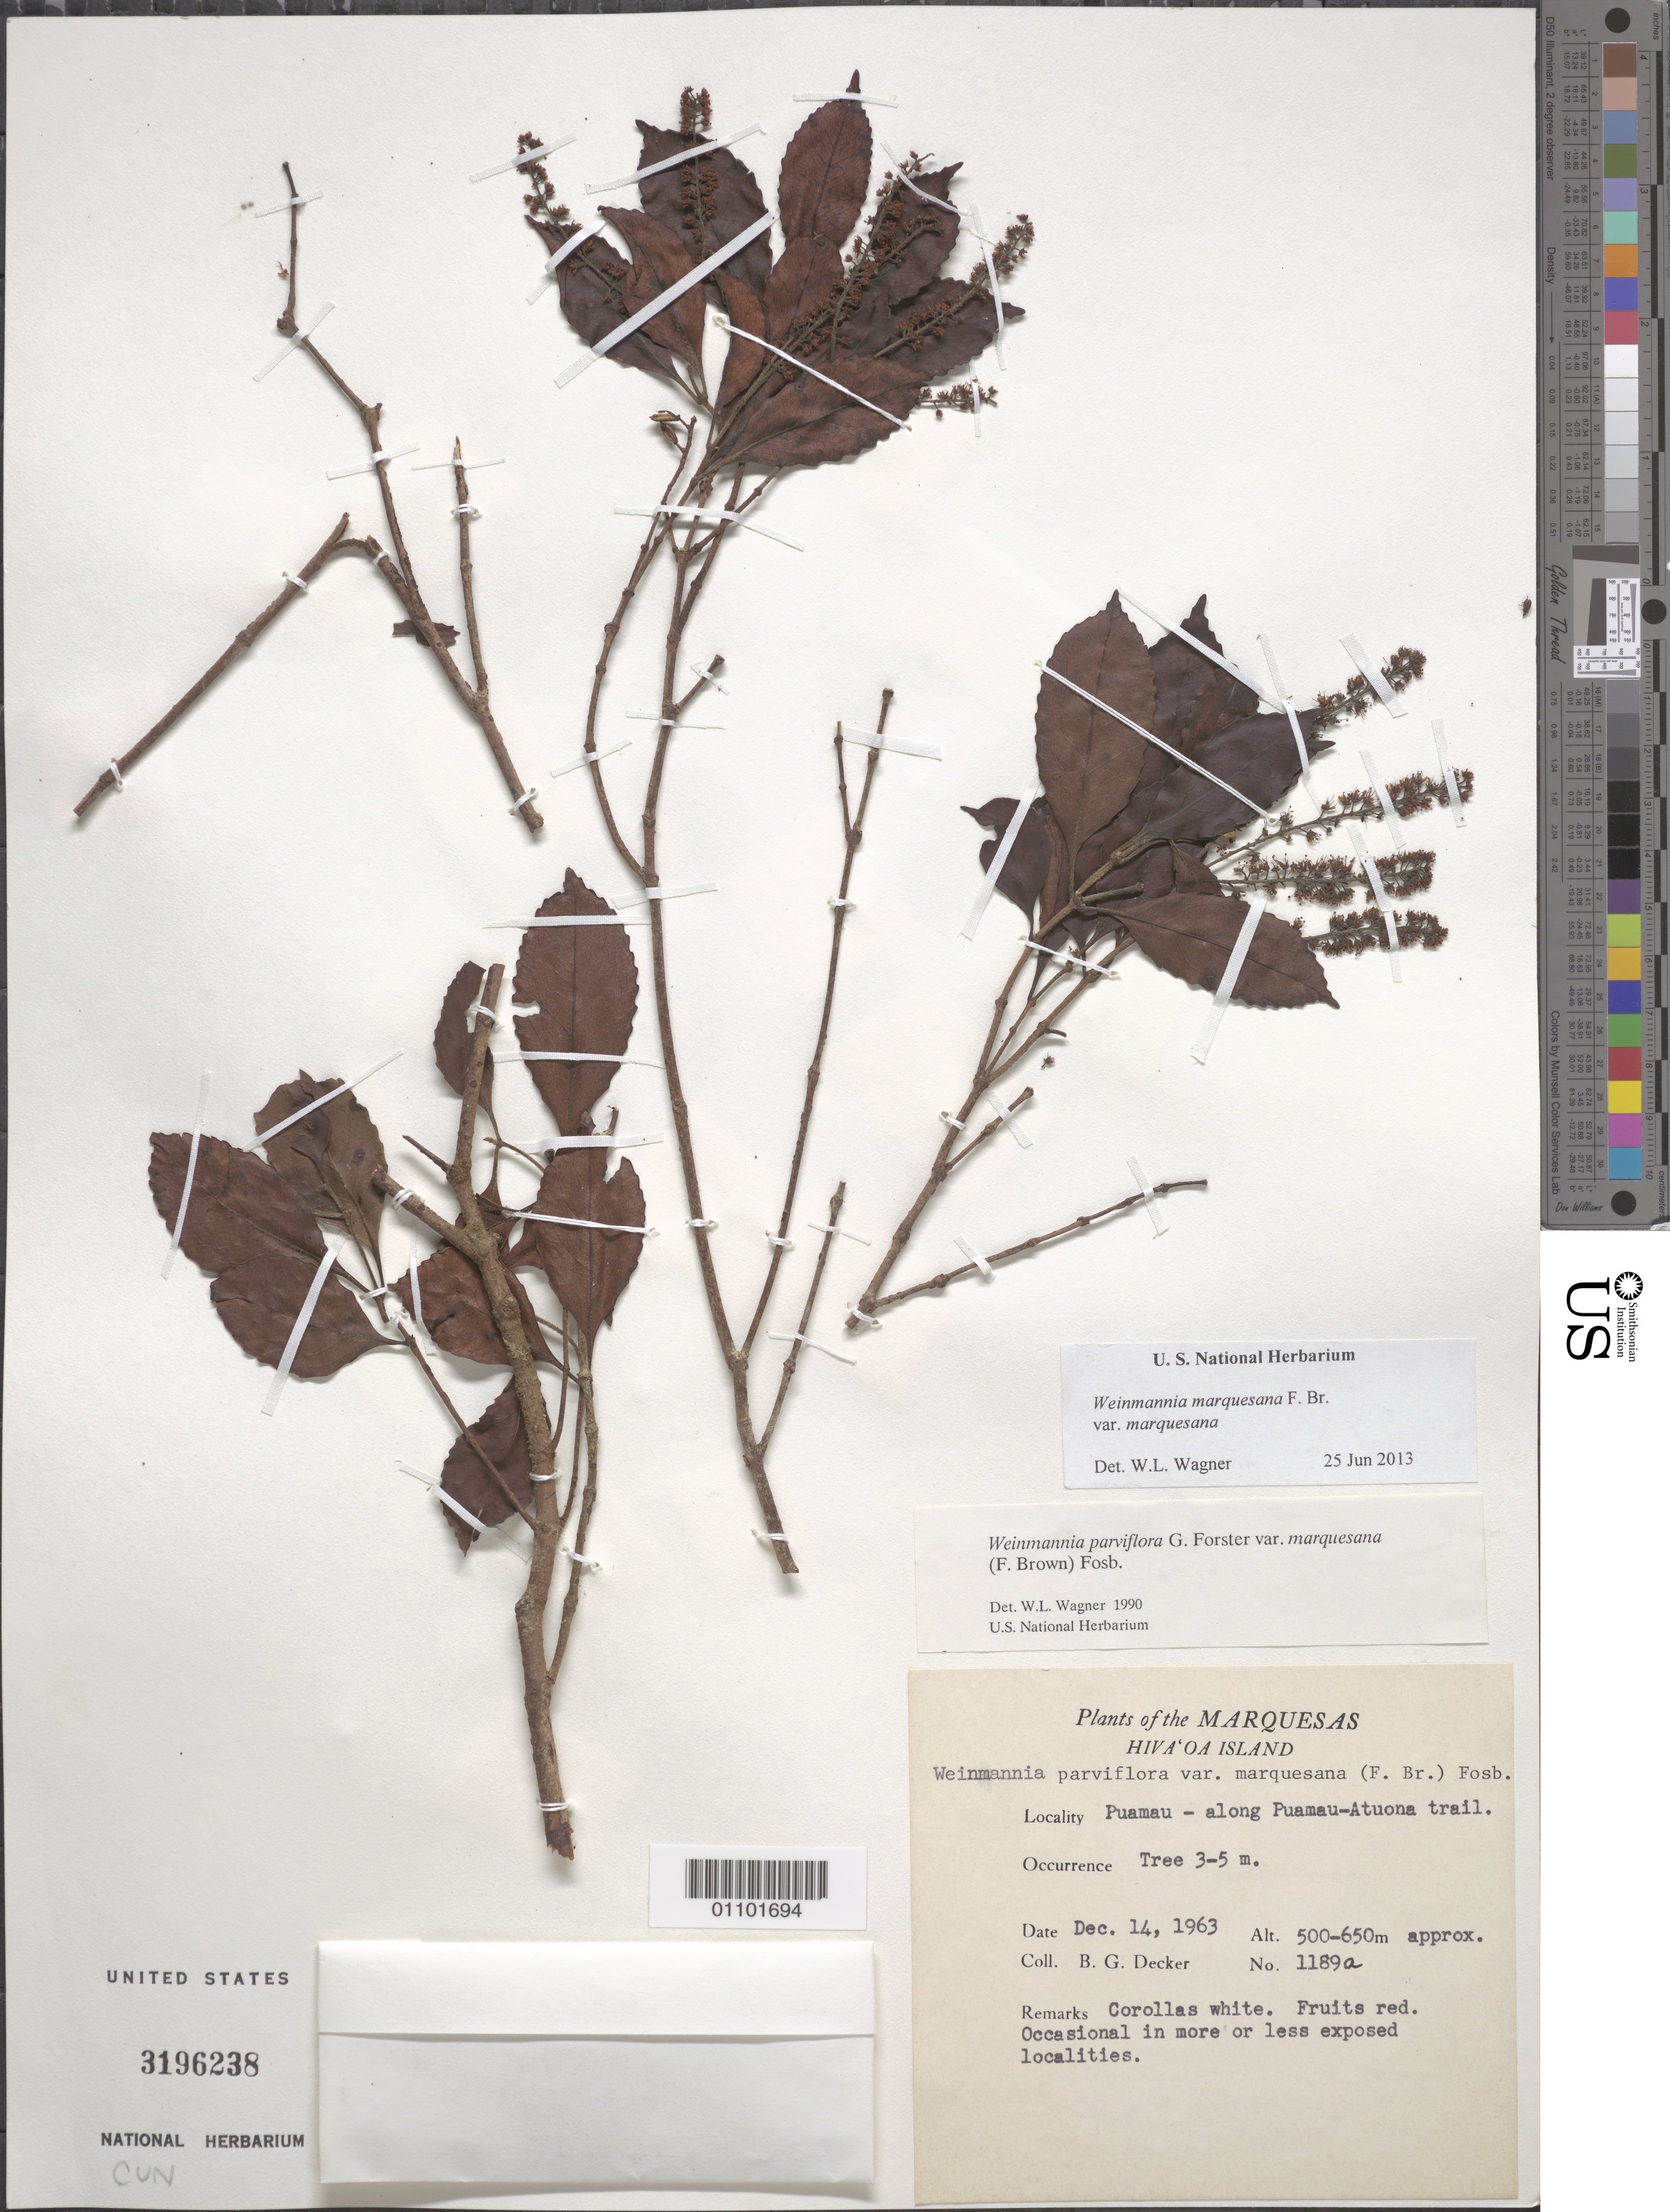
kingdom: Plantae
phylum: Tracheophyta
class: Magnoliopsida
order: Oxalidales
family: Cunoniaceae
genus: Pterophylla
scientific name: Pterophylla marquesana var. marquesana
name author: (F. Br.) Pillon & H.C. Hopkins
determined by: Wagner, W. L., (BOT), Smithsonian Institution - National Museum of Natural History (UNITED STATES)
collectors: B. G. Decker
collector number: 1189A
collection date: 1963-12-14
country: French Polynesia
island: Hiva Oa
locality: Puamau, along Puamau-Atuona Trail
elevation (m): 500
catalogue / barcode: US 3196238